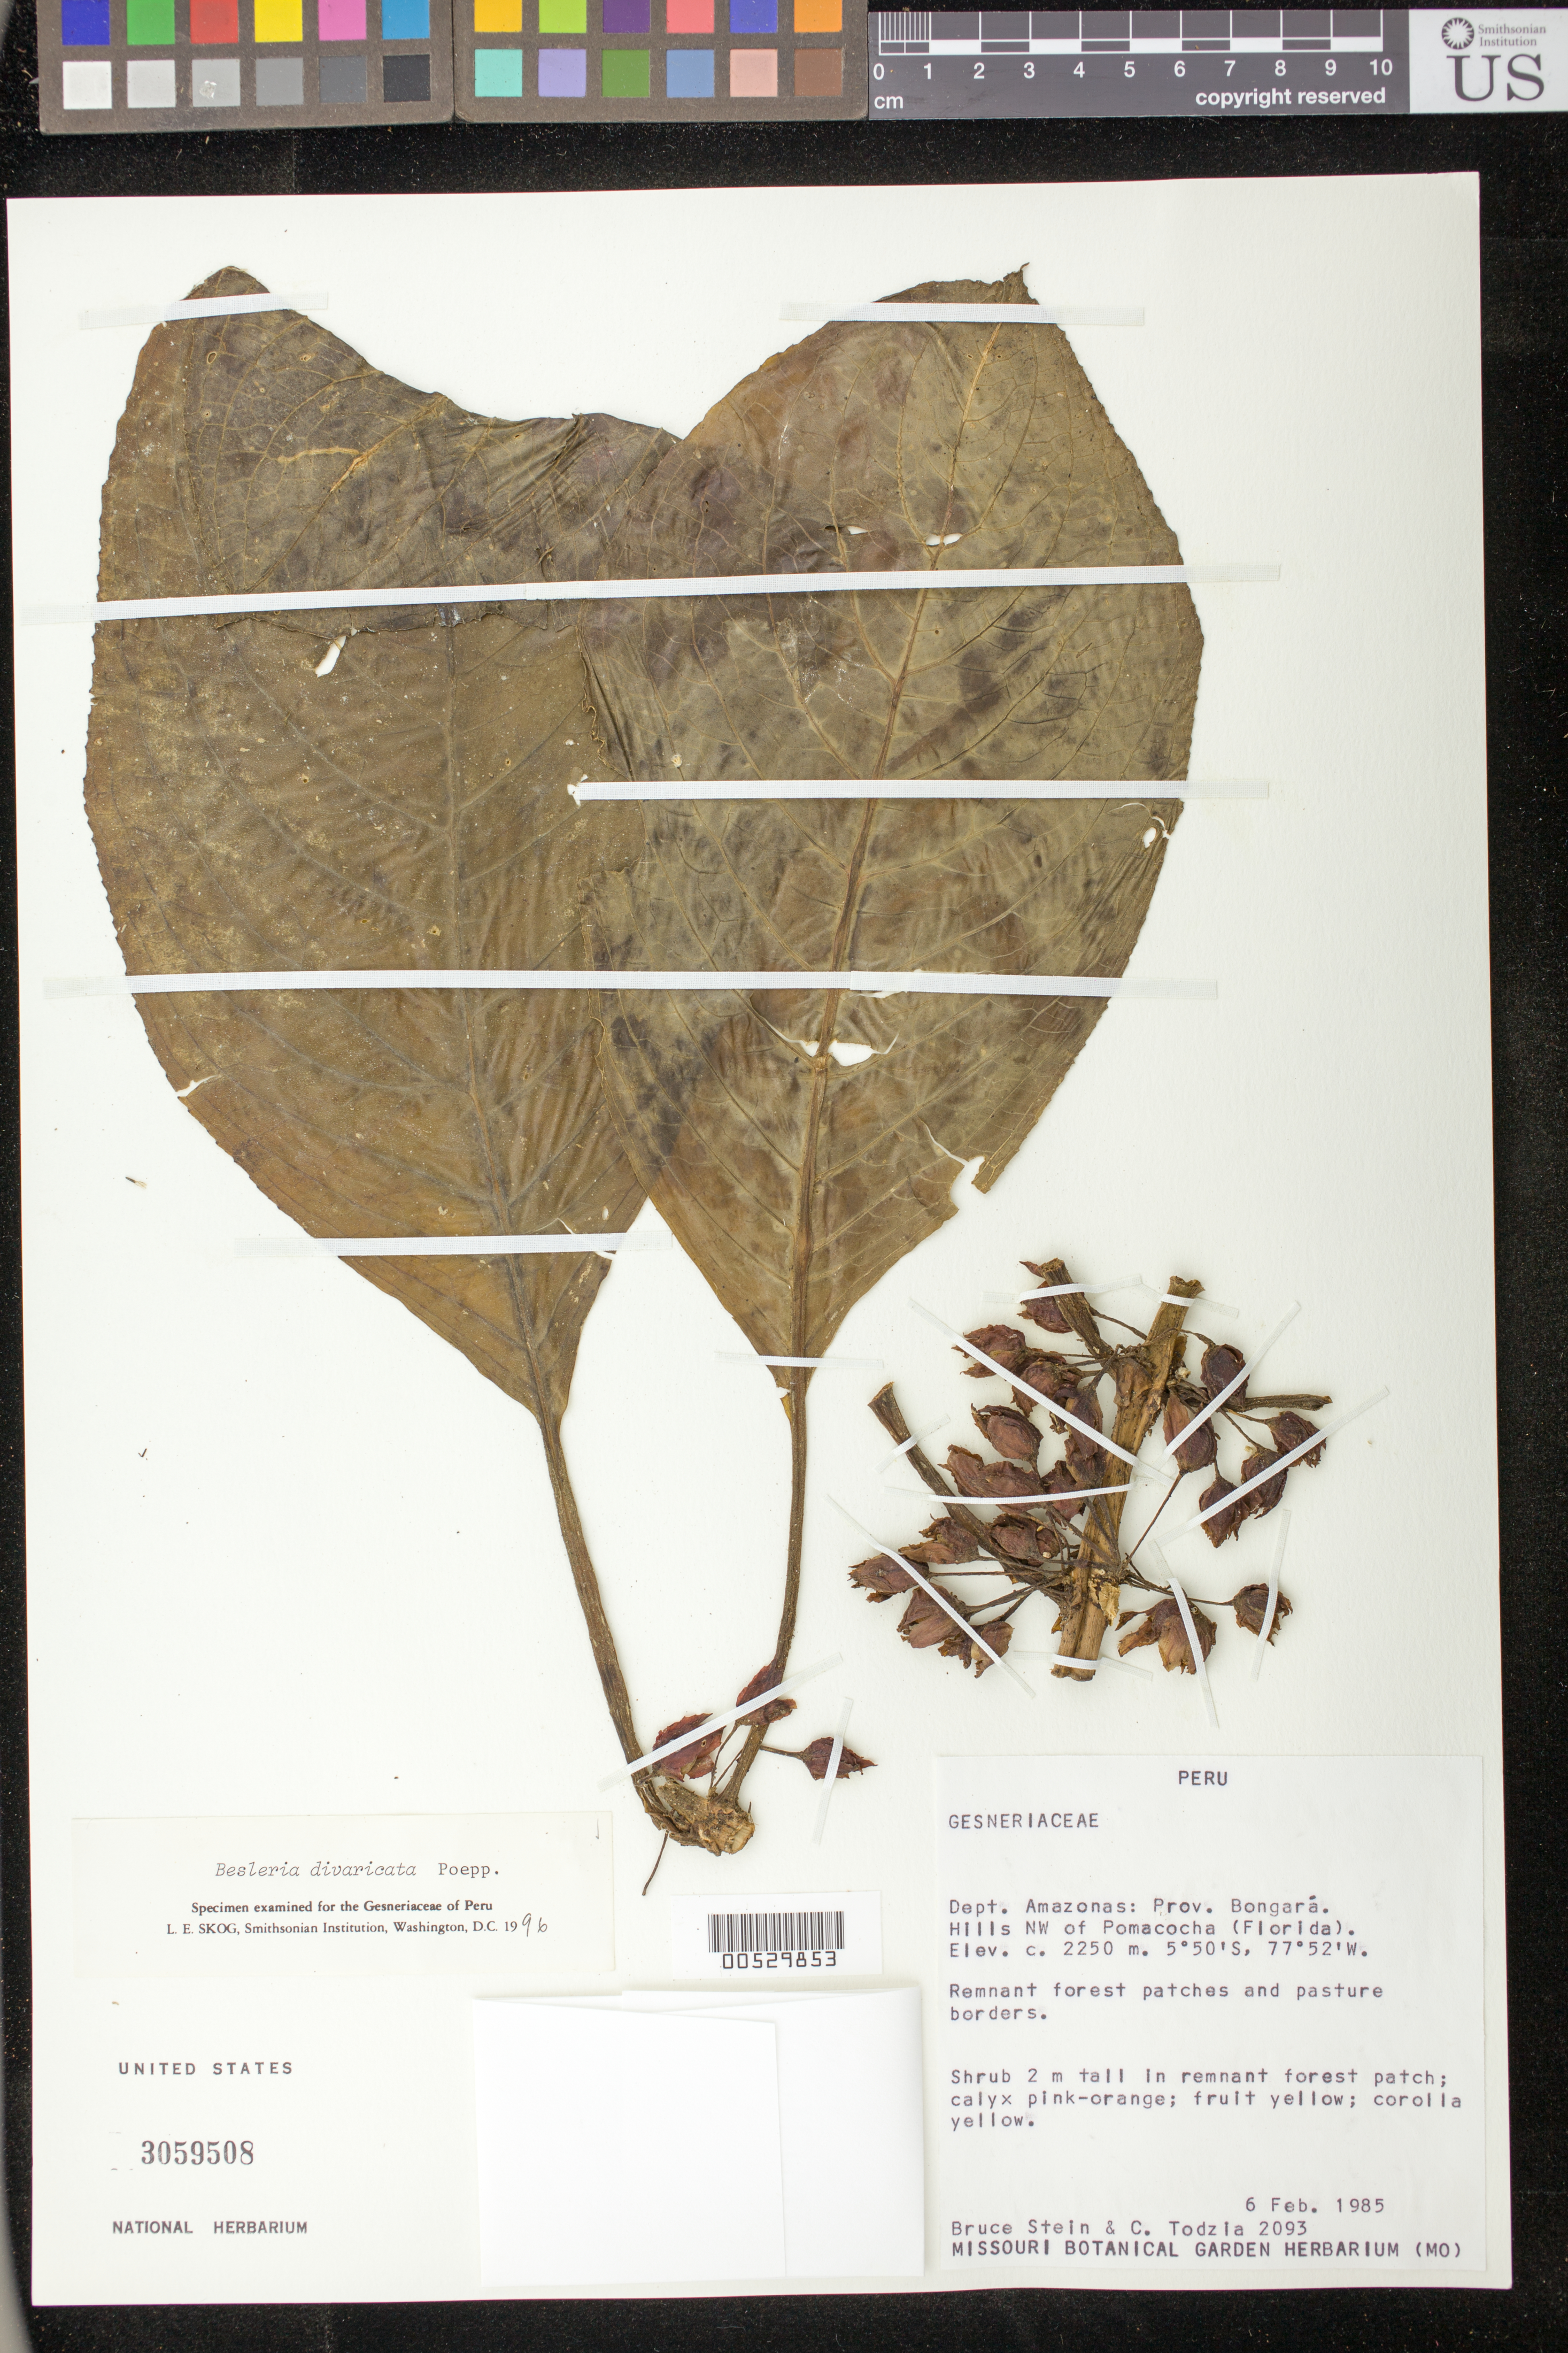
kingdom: Plantae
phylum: Tracheophyta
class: Magnoliopsida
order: Lamiales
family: Gesneriaceae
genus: Besleria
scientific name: Besleria divaricata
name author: Poepp.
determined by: Clark, J. L., (SEL), The Marie Selby Botanical Garden (UNITED STATES)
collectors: B. A. Stein & C. A. Todzia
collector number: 2093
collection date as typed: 06 Feb 1985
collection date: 1985-02-06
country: Peru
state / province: Amazonas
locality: Prov. Bongará, hills NW of Pomacocha (Florida)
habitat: Remnant forest patches and pasture borders; in remnant forest patch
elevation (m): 2250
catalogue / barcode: US 3059508